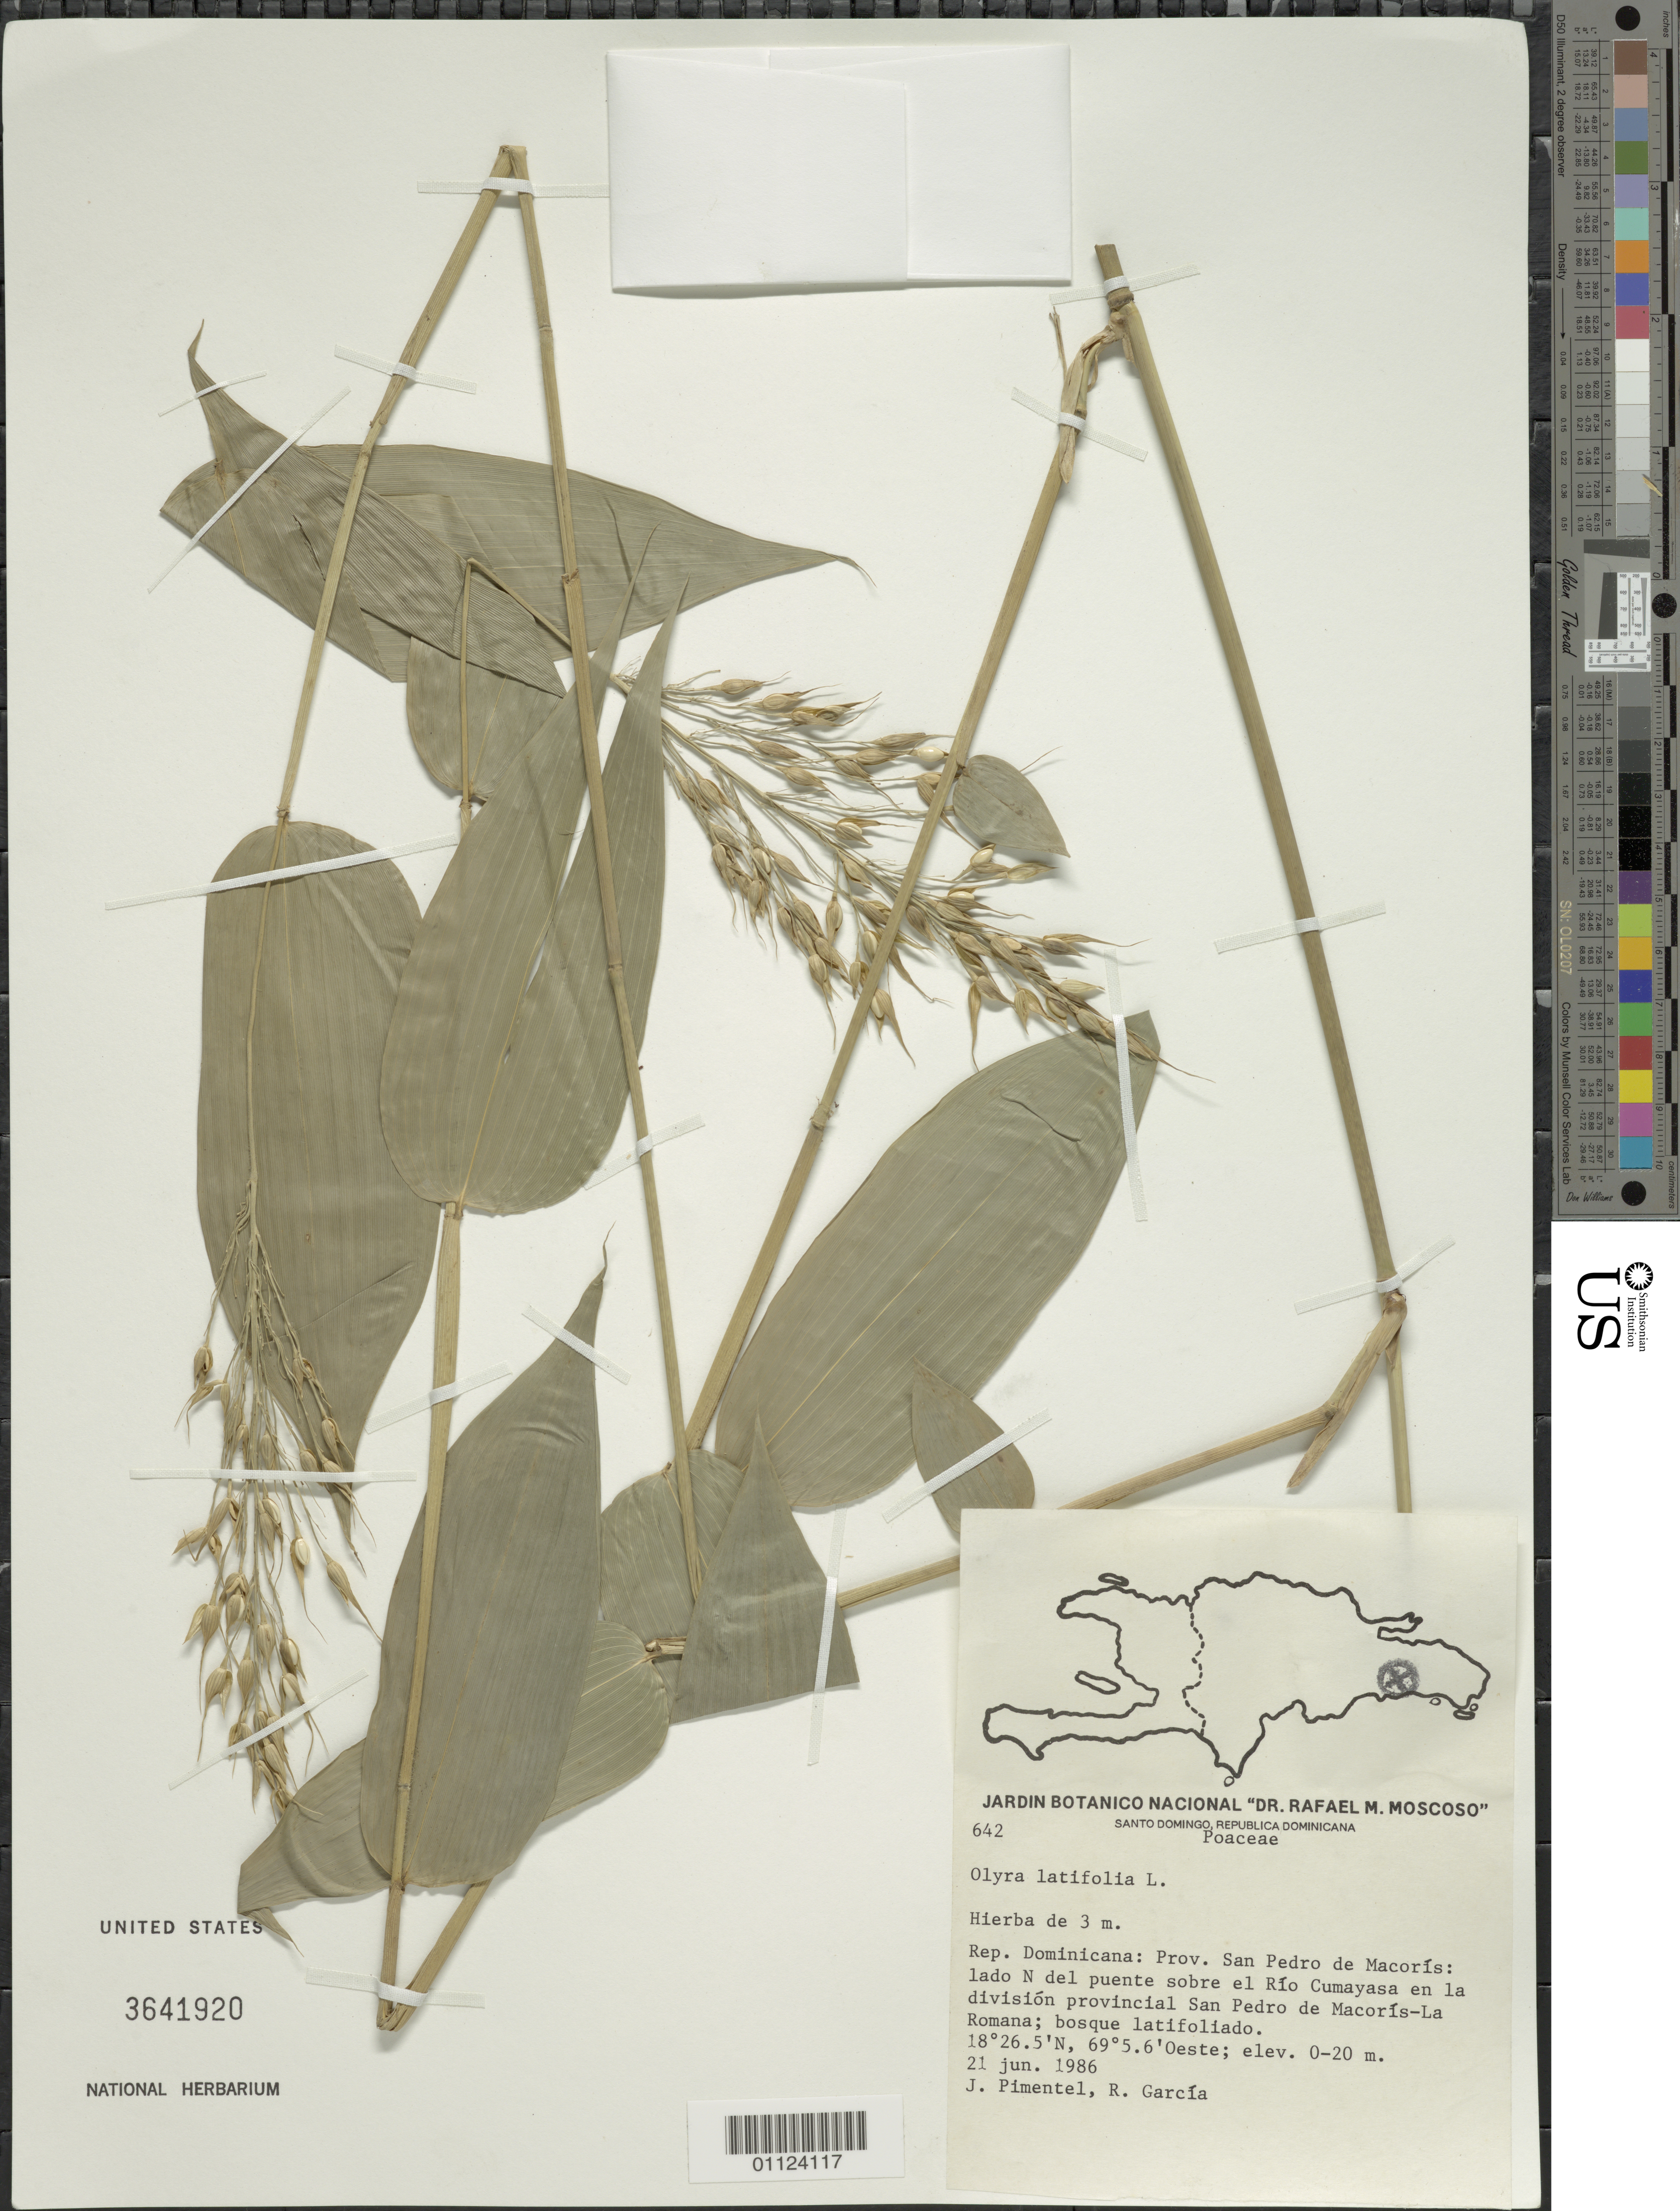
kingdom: Plantae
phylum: Tracheophyta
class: Liliopsida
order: Poales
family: Poaceae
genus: Olyra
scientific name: Olyra latifolia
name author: L.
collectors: J. Pimentel & R. G. García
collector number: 642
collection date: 1986-06-21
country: Dominican Republic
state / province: San Pedro de Macorís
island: Hispaniola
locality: Río Cumayasa, lado N del puente sobre el río en la división provincial San Pedro de Macorís-La Romana.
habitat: Bosque latifoliado.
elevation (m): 0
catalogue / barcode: US 3641920